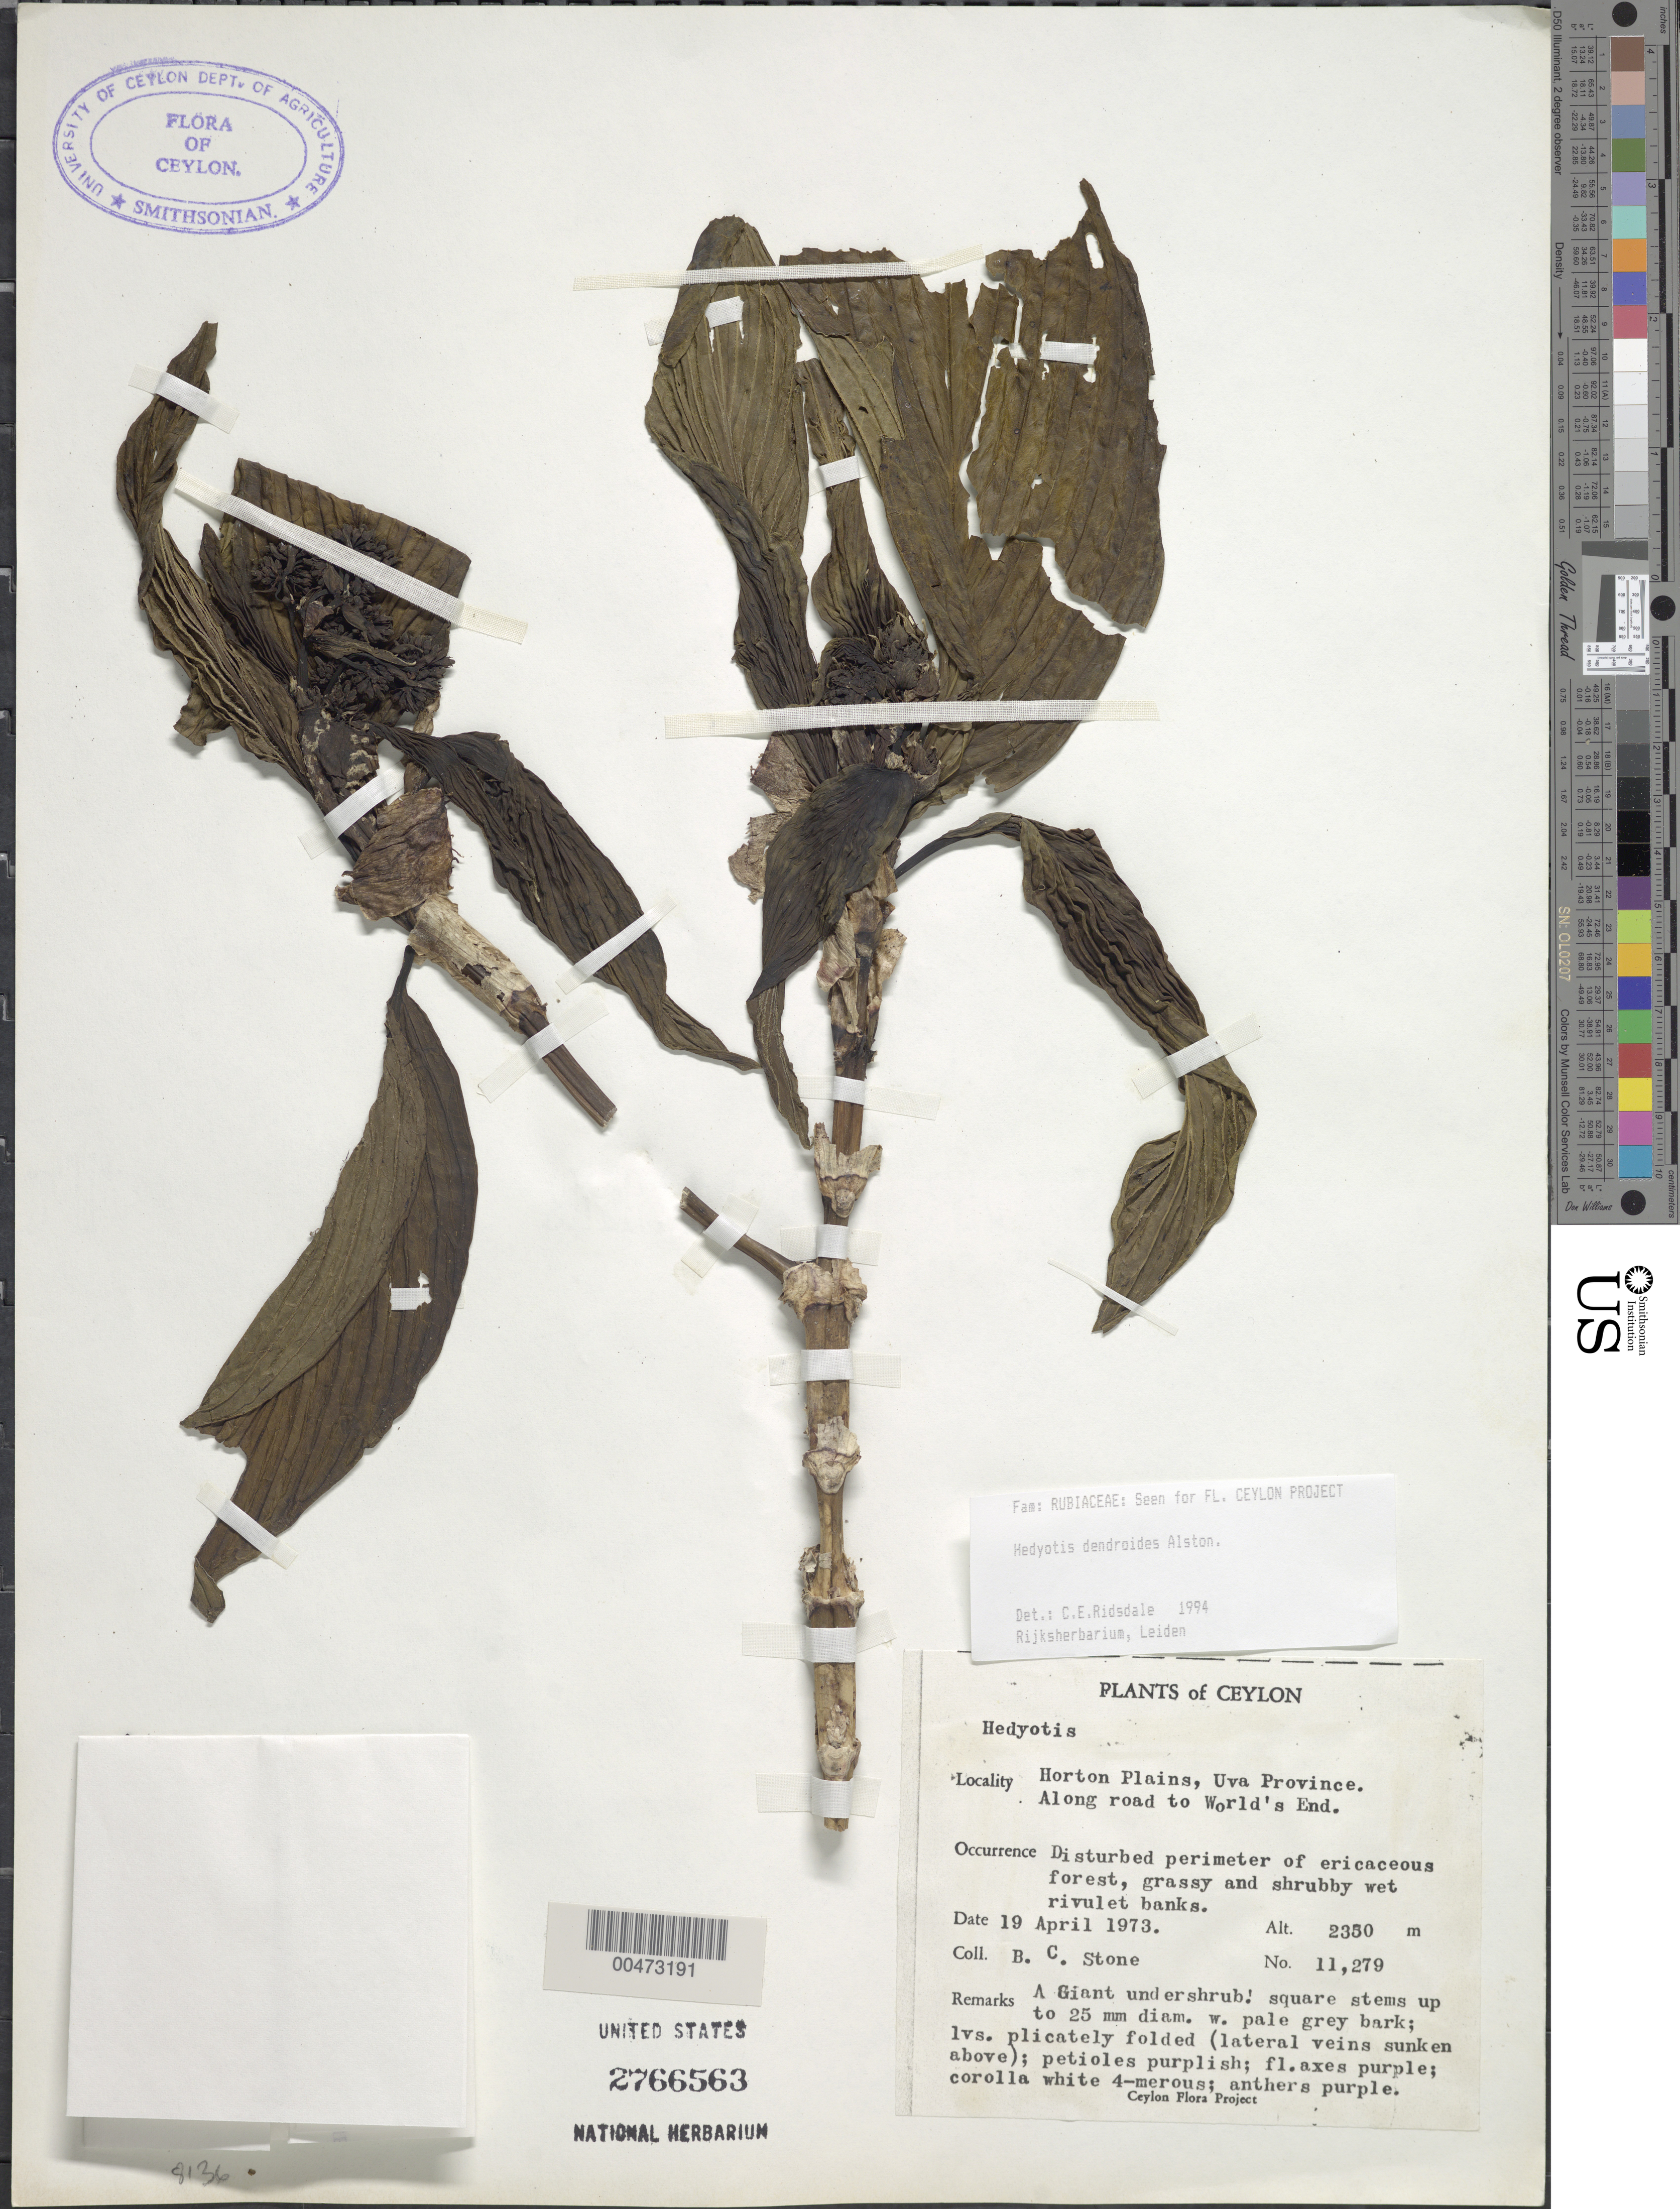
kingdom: Plantae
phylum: Tracheophyta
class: Magnoliopsida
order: Gentianales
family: Rubiaceae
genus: Hedyotis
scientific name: Hedyotis dendroides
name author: Alston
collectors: B. C. Stone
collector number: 11279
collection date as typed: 19 Apr 1973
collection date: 1973-04-19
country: Sri Lanka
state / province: Uva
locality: Horton Plains, along rd to World's End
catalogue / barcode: US 2766563